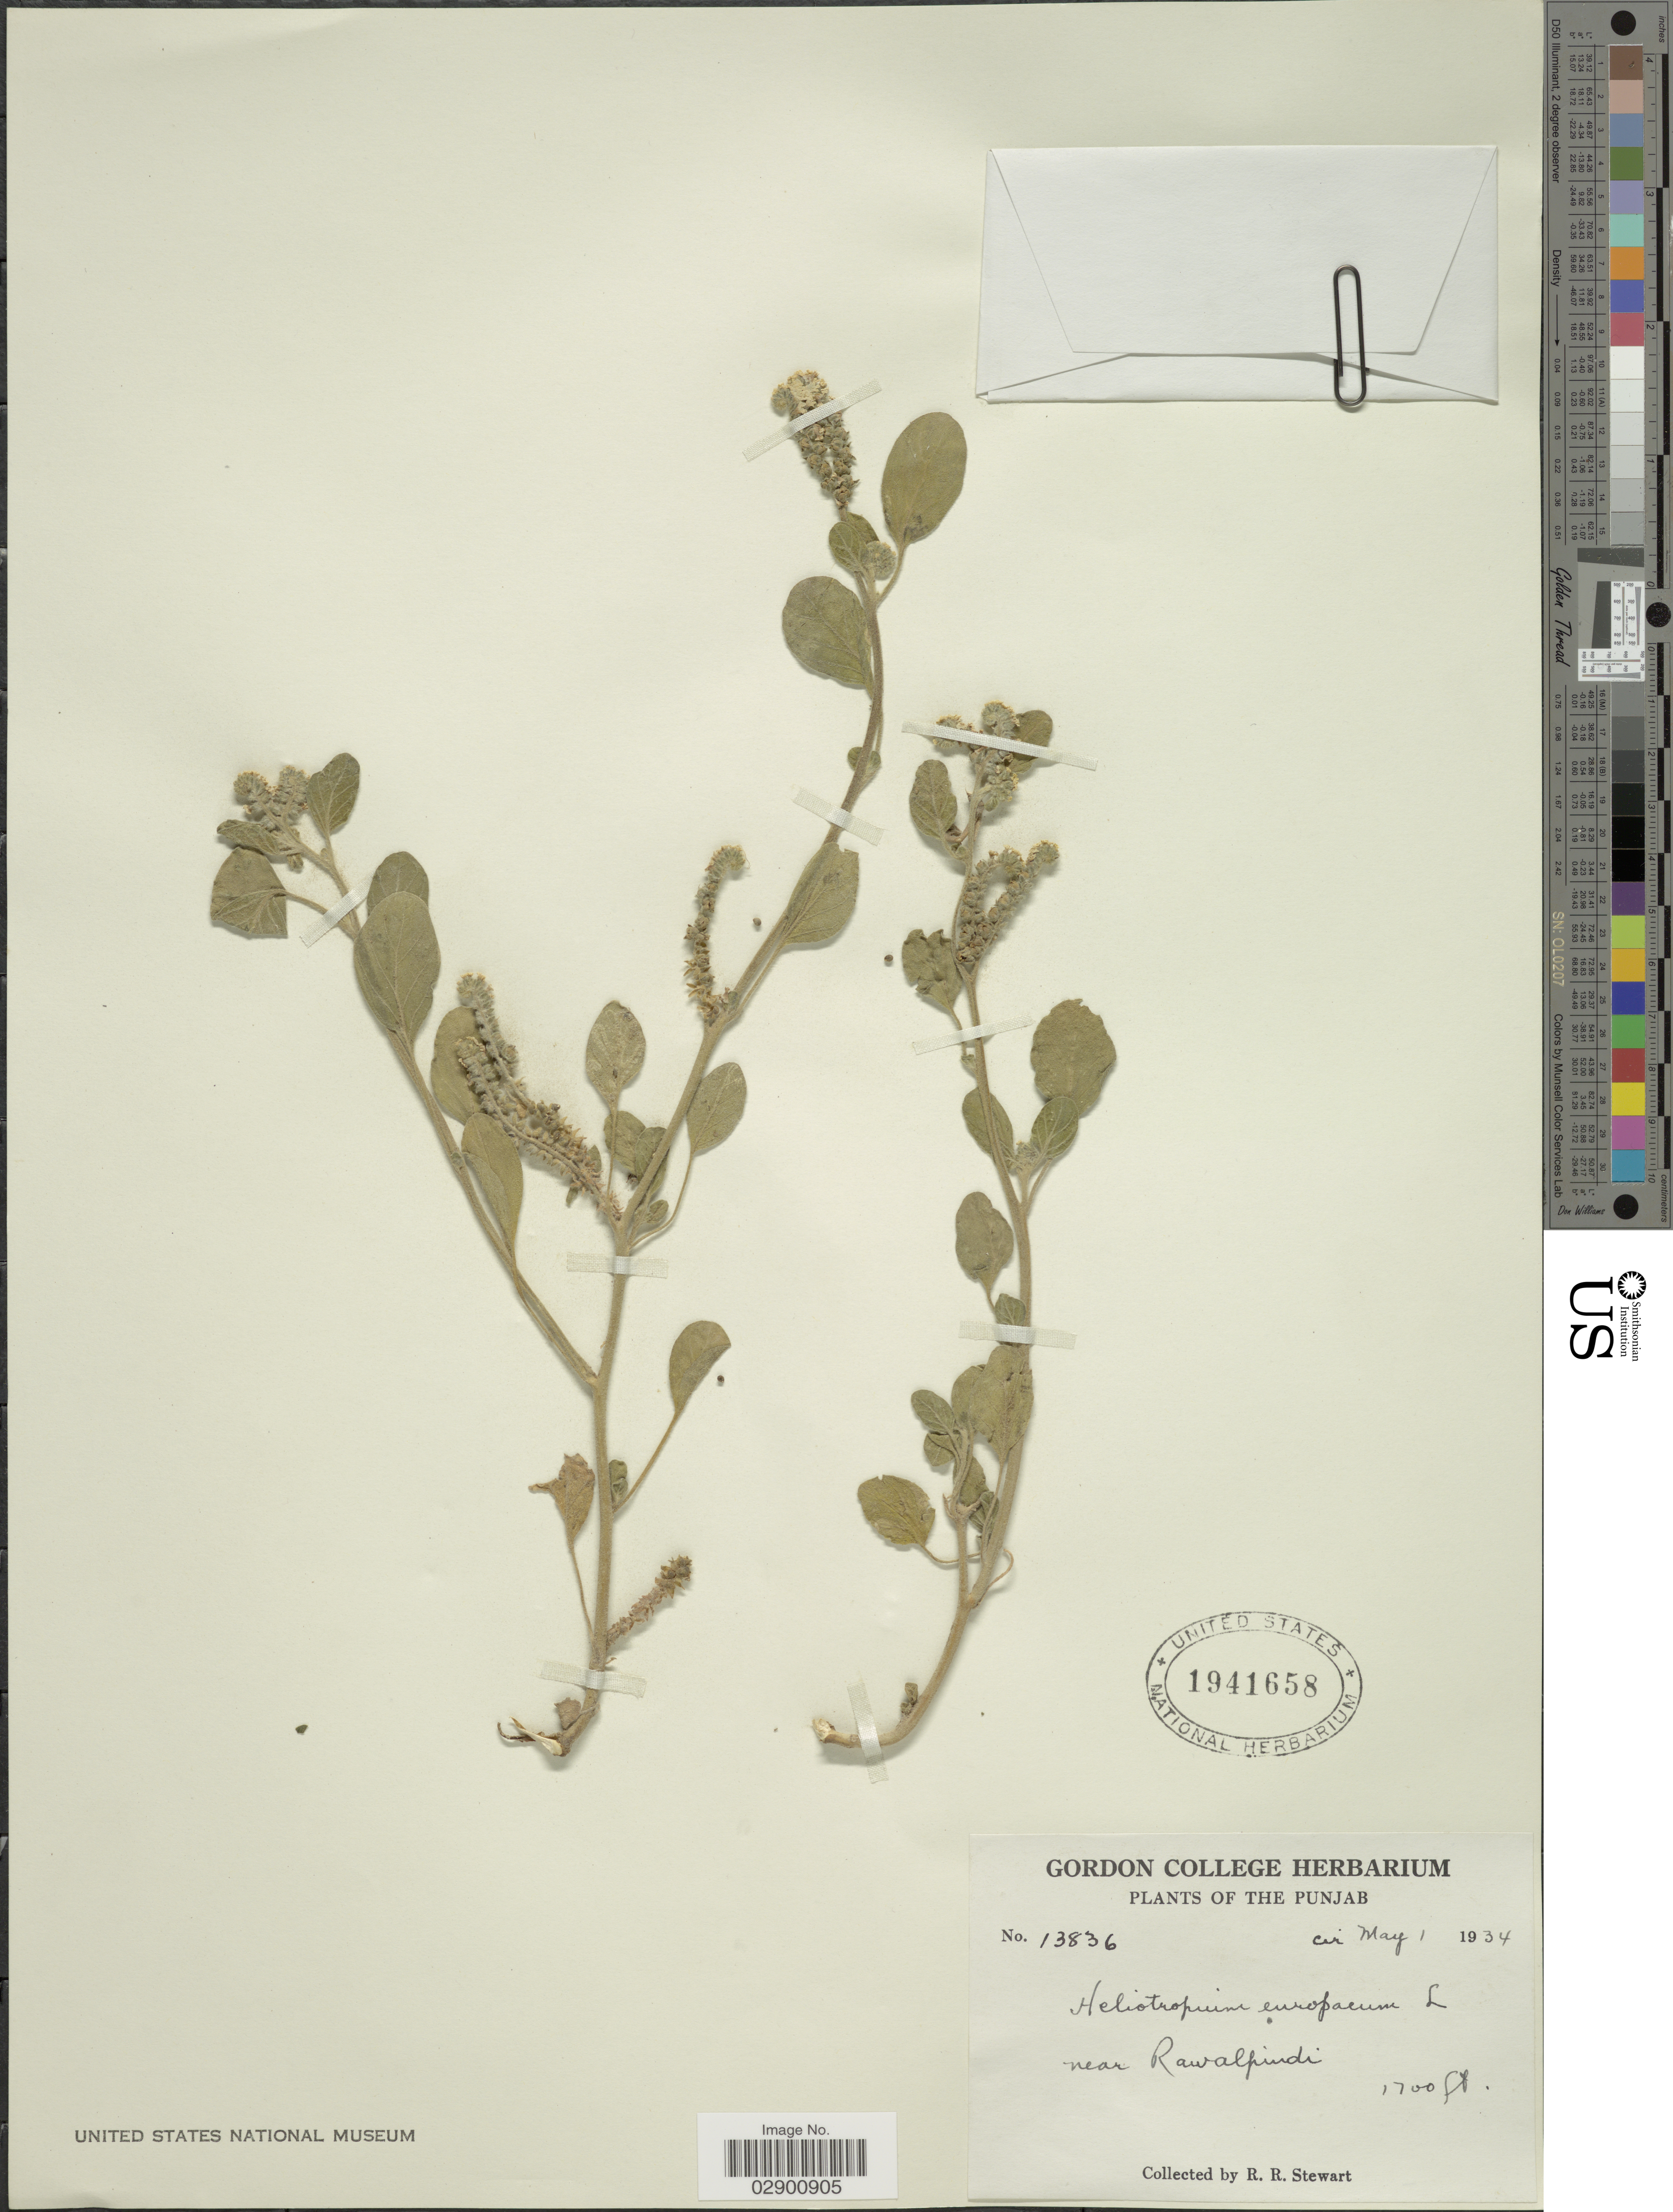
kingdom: Plantae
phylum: Tracheophyta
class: Magnoliopsida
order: Boraginales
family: Heliotropiaceae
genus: Heliotropium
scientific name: Heliotropium europaeum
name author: L.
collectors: R. Stewart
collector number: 13836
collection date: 1934-05-01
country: Pakistan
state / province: Punjab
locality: Punjab. Near Rawalpindi.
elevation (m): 518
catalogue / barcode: US 1941658